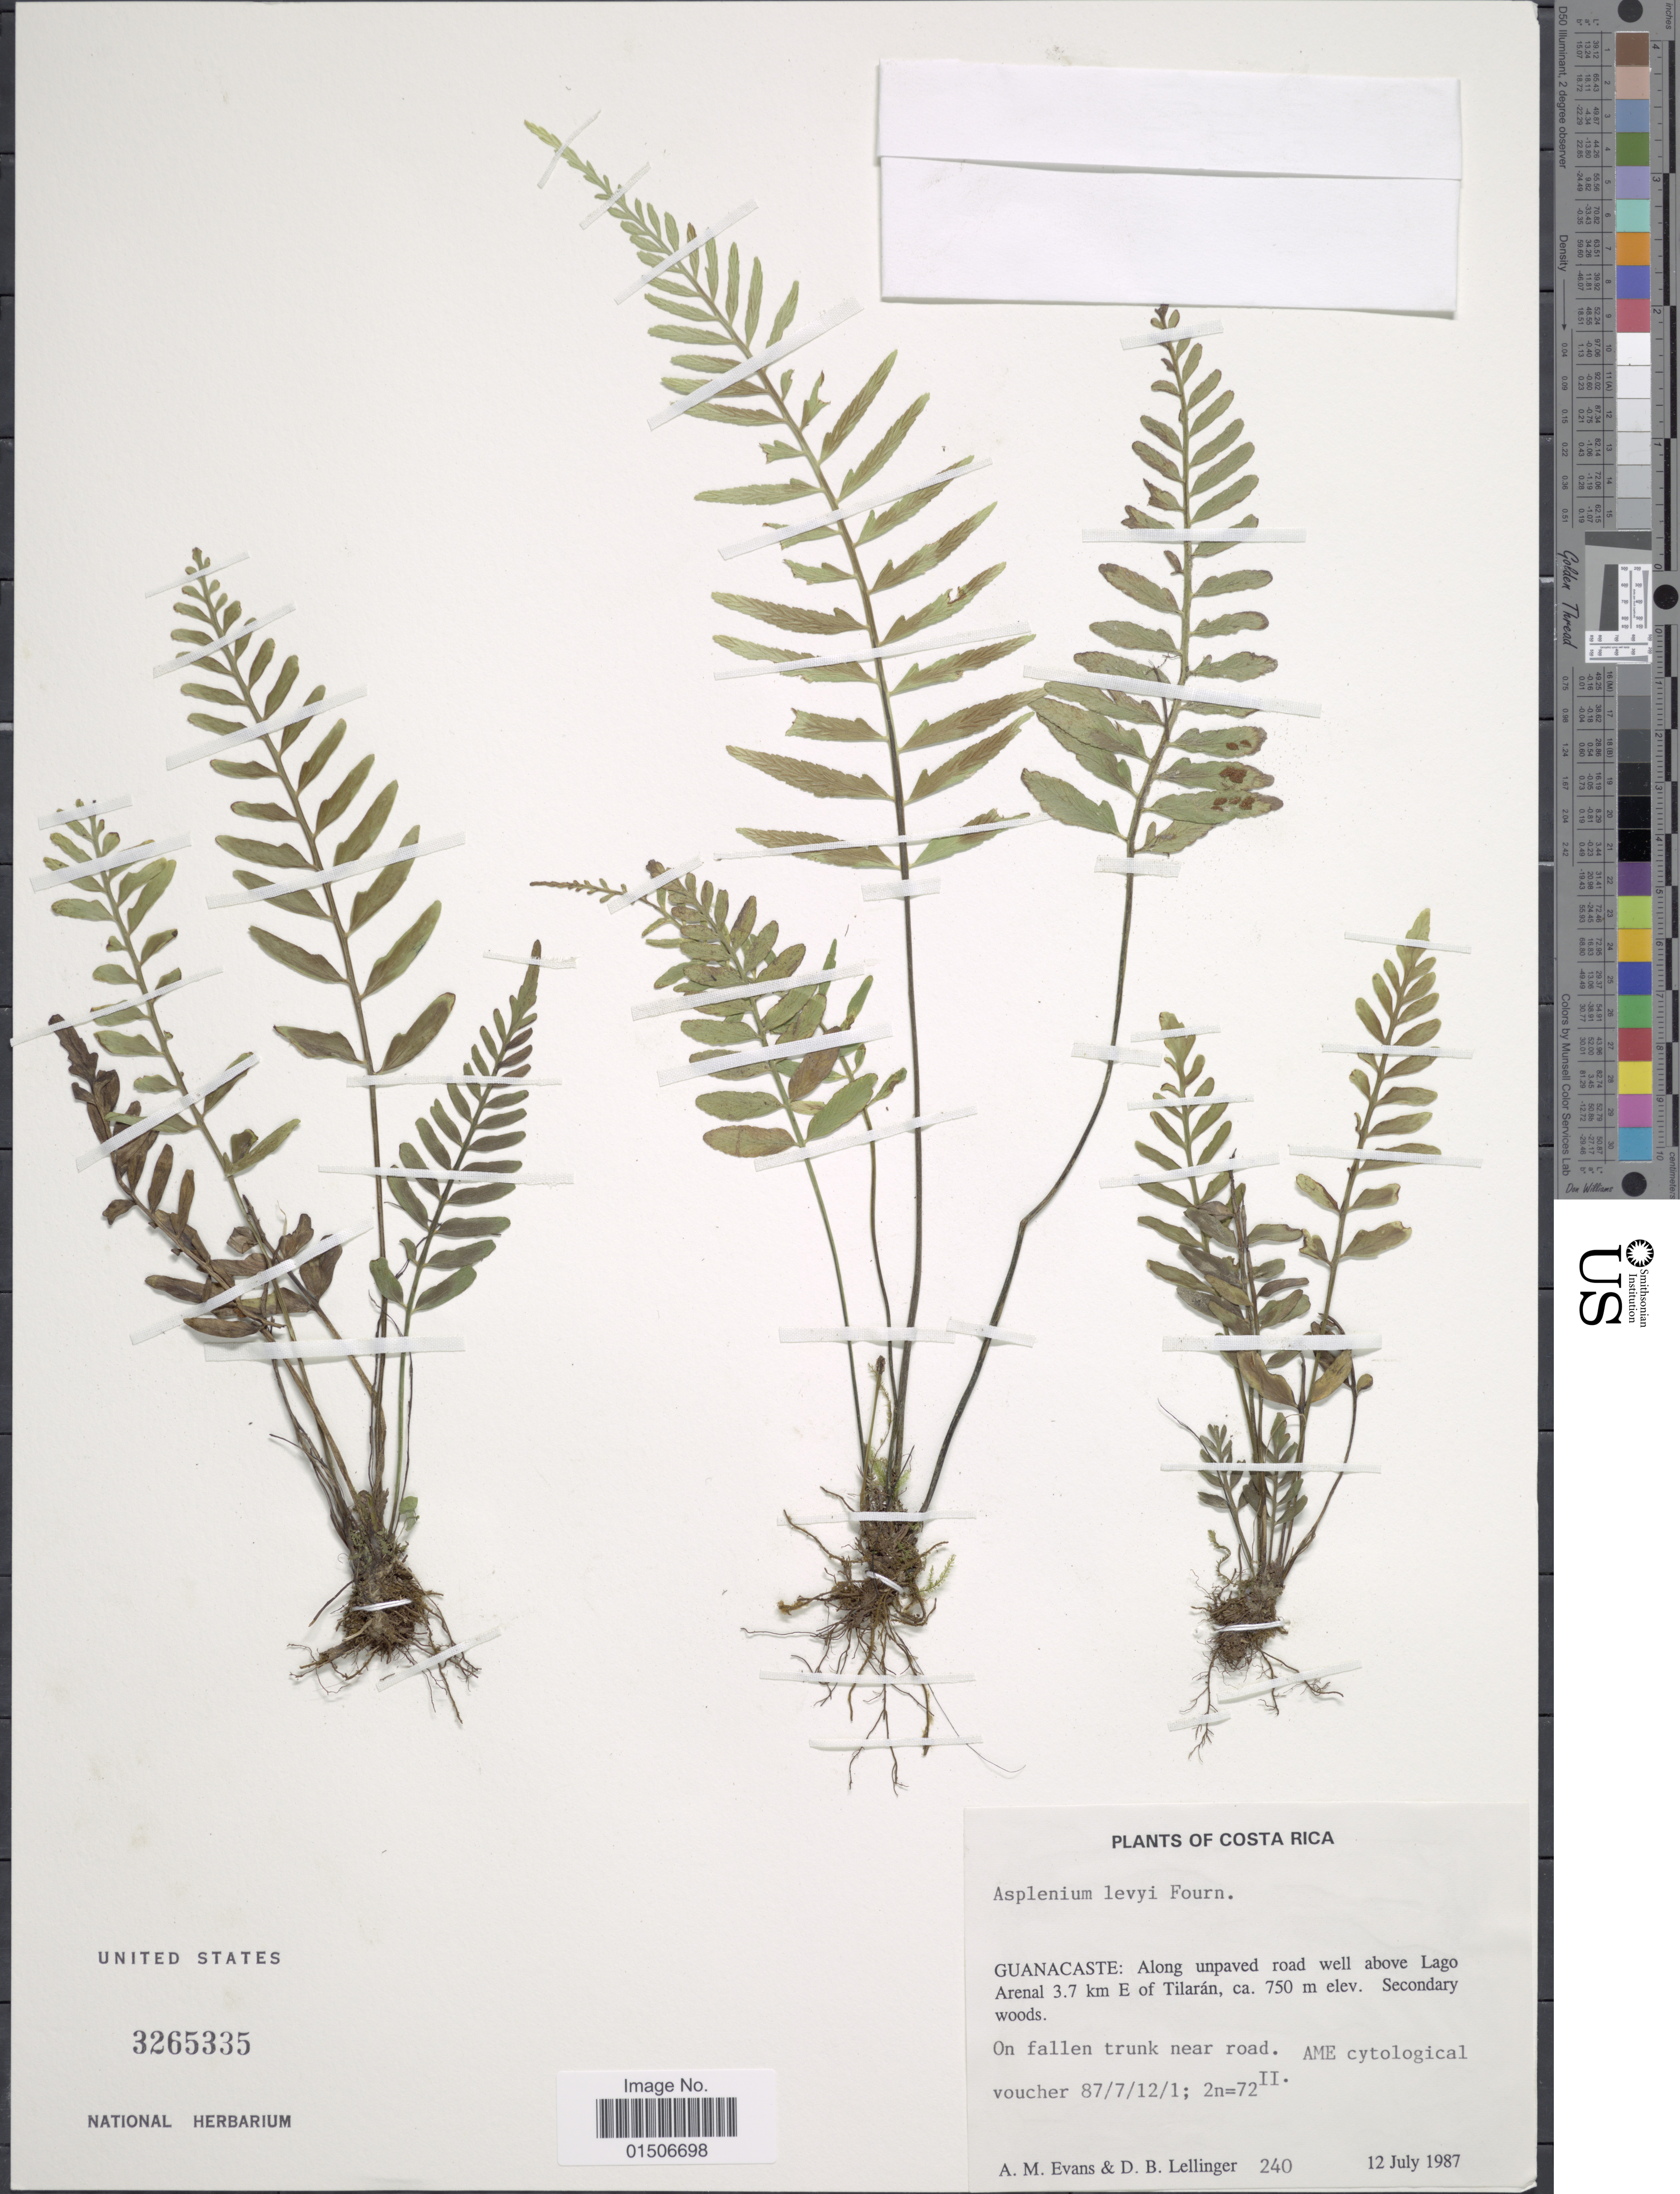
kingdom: Plantae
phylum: Tracheophyta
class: Polypodiopsida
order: Polypodiales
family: Aspleniaceae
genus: Asplenium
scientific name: Asplenium levyi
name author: E. Fourn.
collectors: A. M. Evans & D. B. Lellinger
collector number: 240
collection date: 1987-07-12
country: Costa Rica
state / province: Guanacaste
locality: Along unpaved road well above Lago Arenal 3.7 km E of Tilarán. On fallen trunk near road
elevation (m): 750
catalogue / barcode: US 3265335